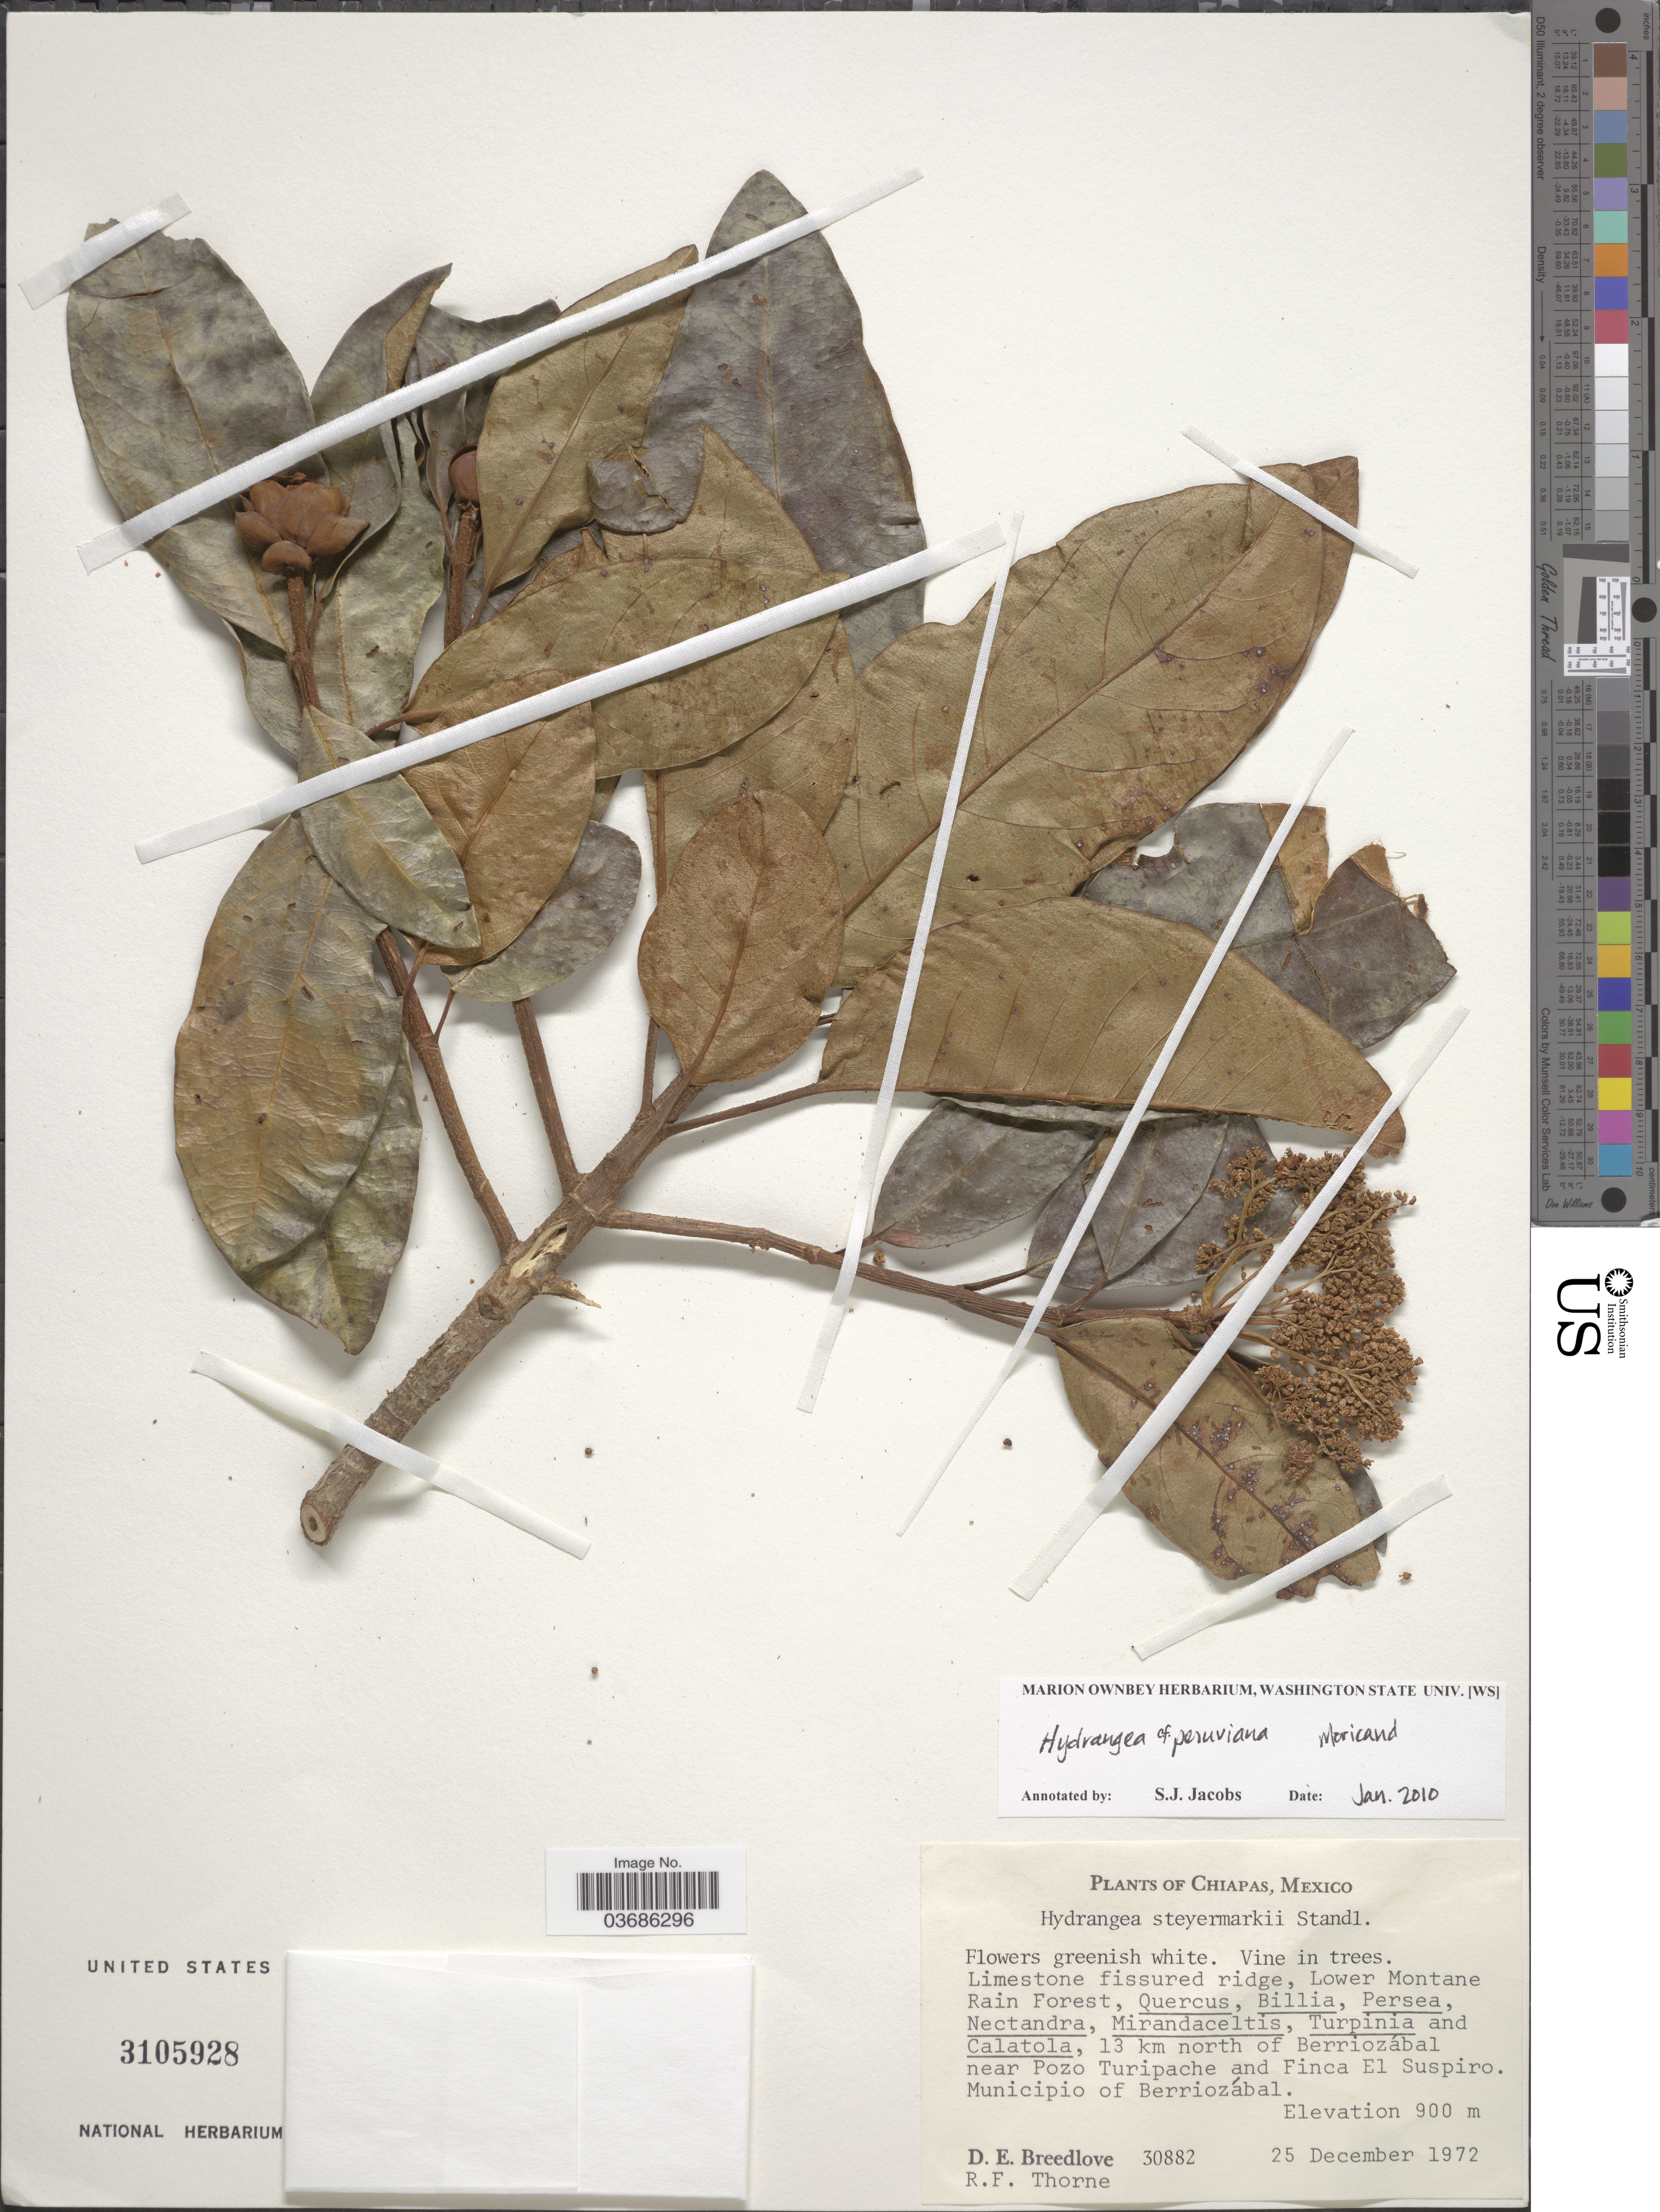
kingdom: Plantae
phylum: Tracheophyta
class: Magnoliopsida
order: Cornales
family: Hydrangeaceae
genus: Hydrangea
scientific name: Hydrangea peruviana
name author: Moric.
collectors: D. E. Breedlove & R. Thorne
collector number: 30882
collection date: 1972-12-25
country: Mexico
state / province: Chiapas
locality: Limestone fissured ridge, Lower Montane Rain Forest, 13 km north of Berriozábal near Pozo Turipache and Finca El Suspiro. Municipio of Berriozábal.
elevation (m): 900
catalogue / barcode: US 3105928